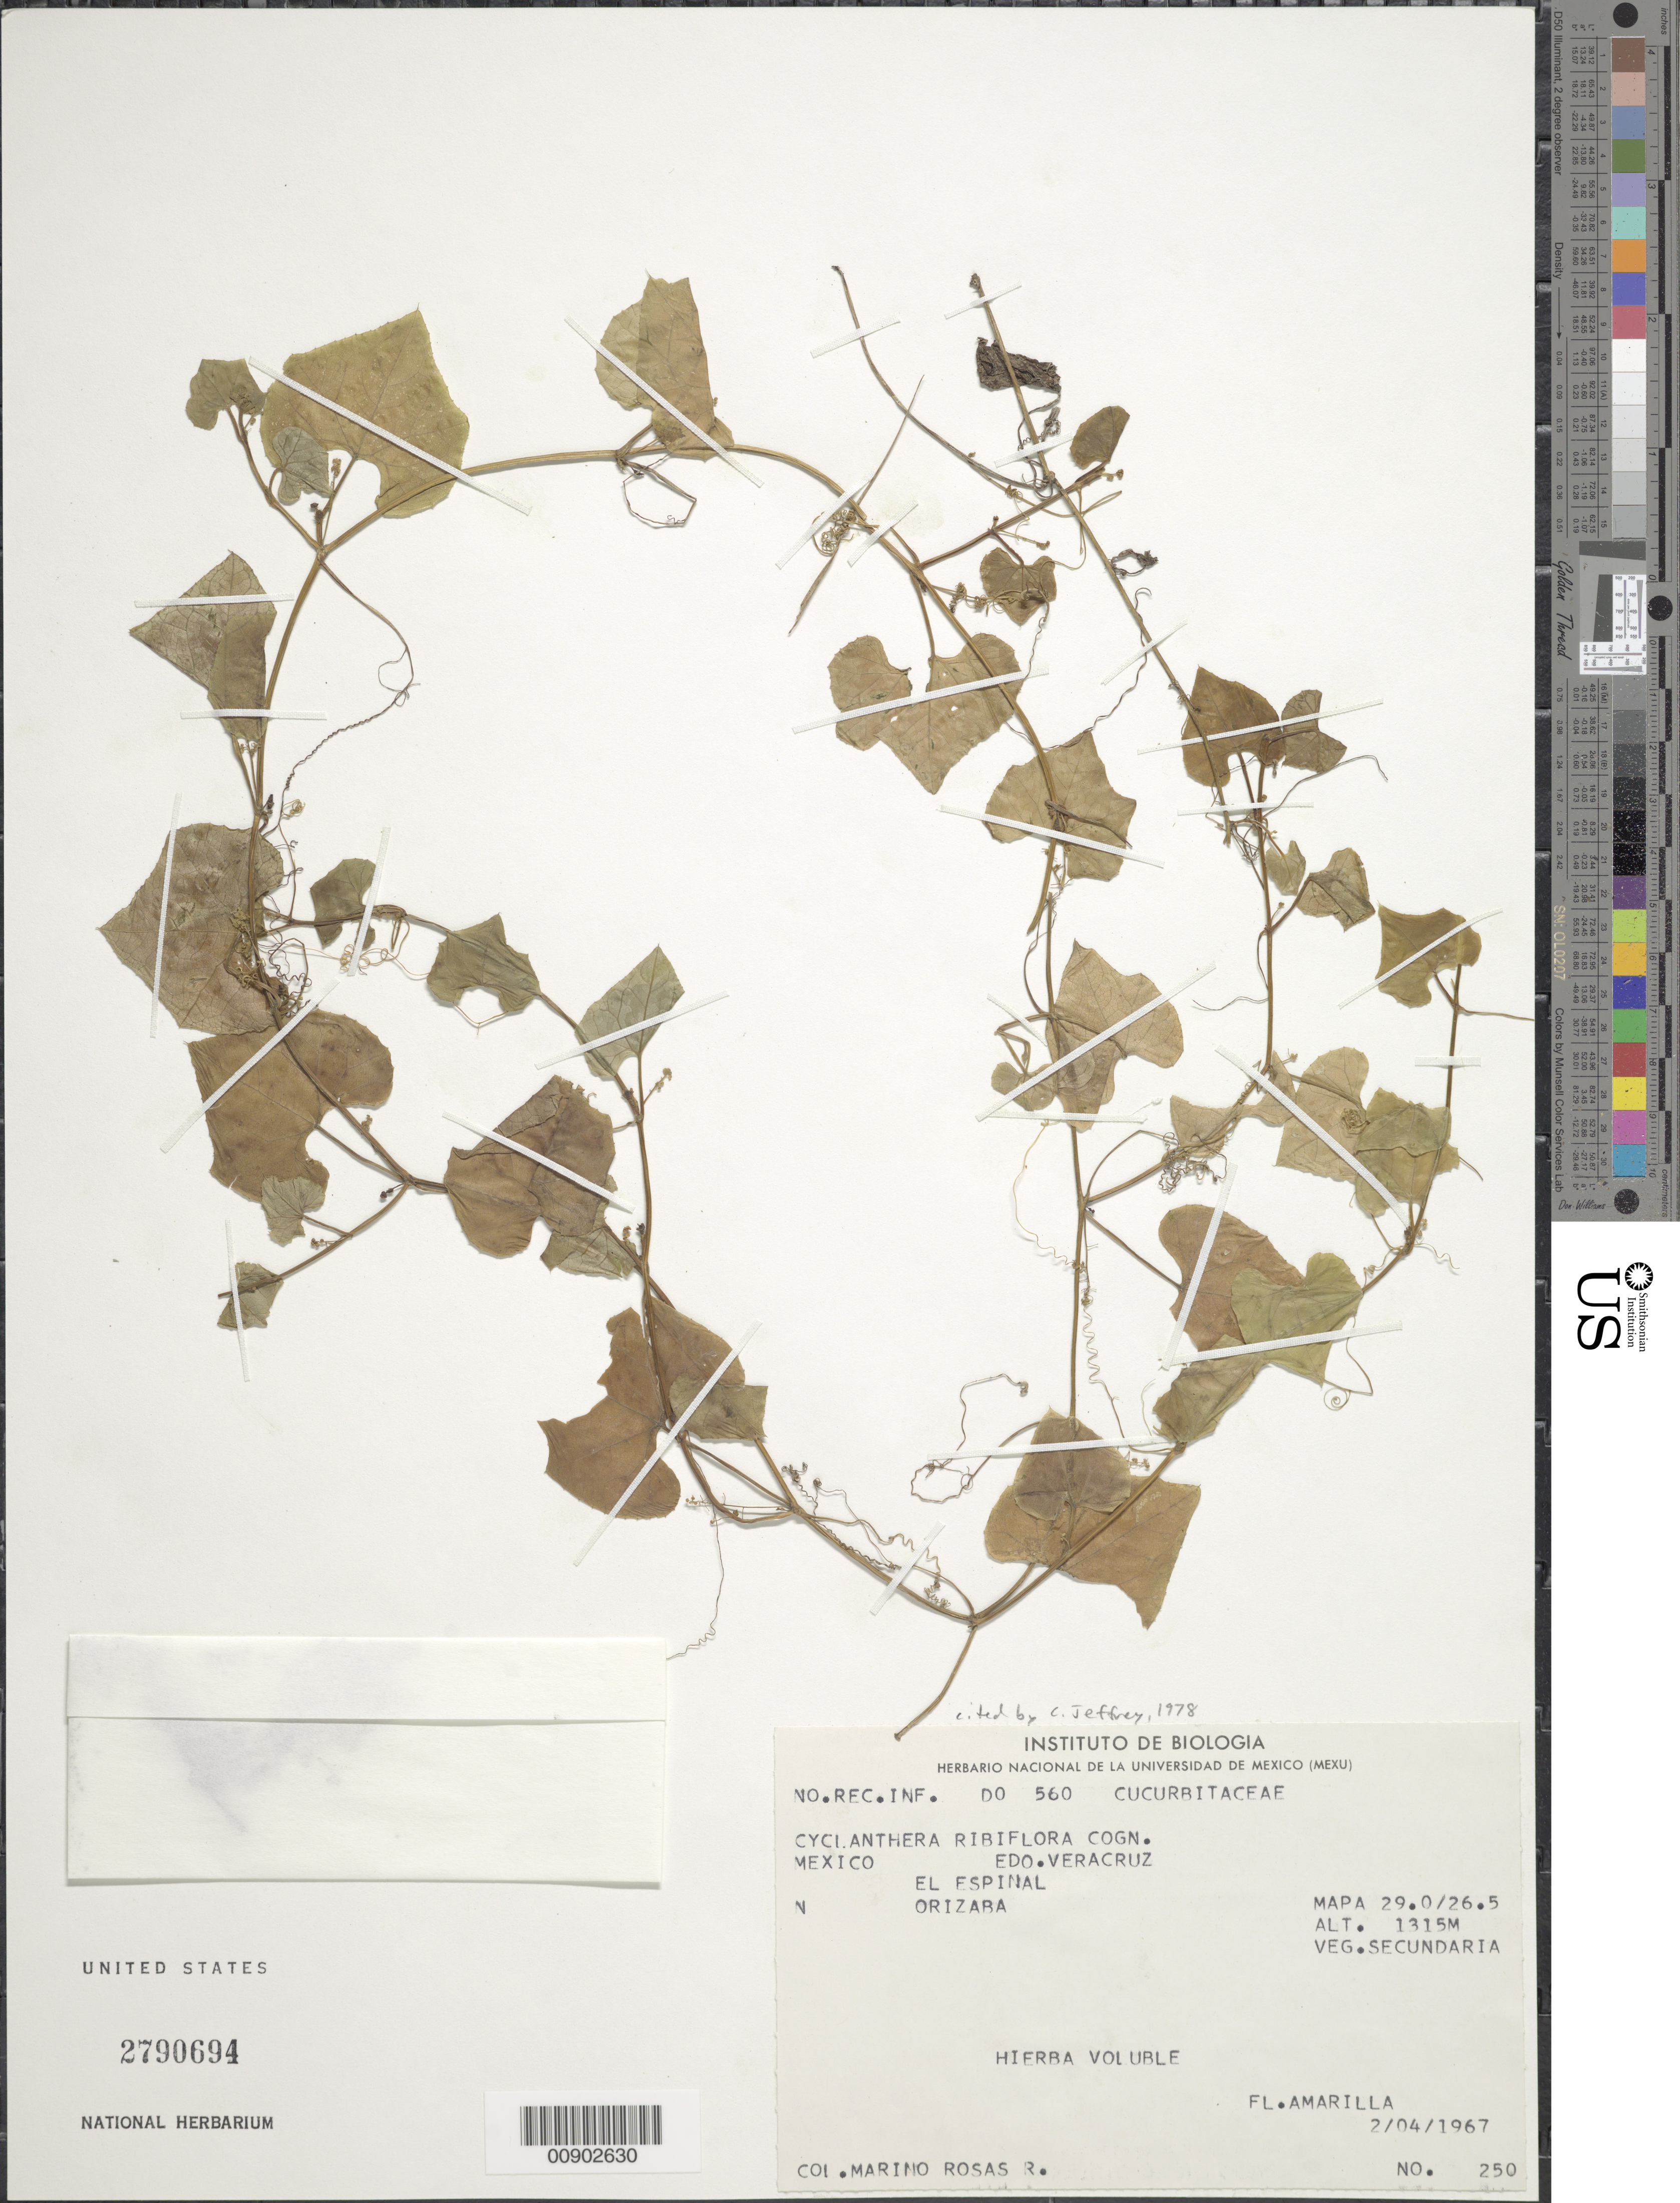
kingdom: Plantae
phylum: Tracheophyta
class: Magnoliopsida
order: Cucurbitales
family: Cucurbitaceae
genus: Cyclanthera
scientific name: Cyclanthera ribiflora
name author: (Schltdl.) Cogn.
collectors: M. Rosas R.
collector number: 250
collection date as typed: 02 Apr 1967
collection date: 1967-04-02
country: Mexico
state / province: Veracruz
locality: El Espinal, Orizaba, Veracruz.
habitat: Veg. Secundaria.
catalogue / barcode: US 2790694